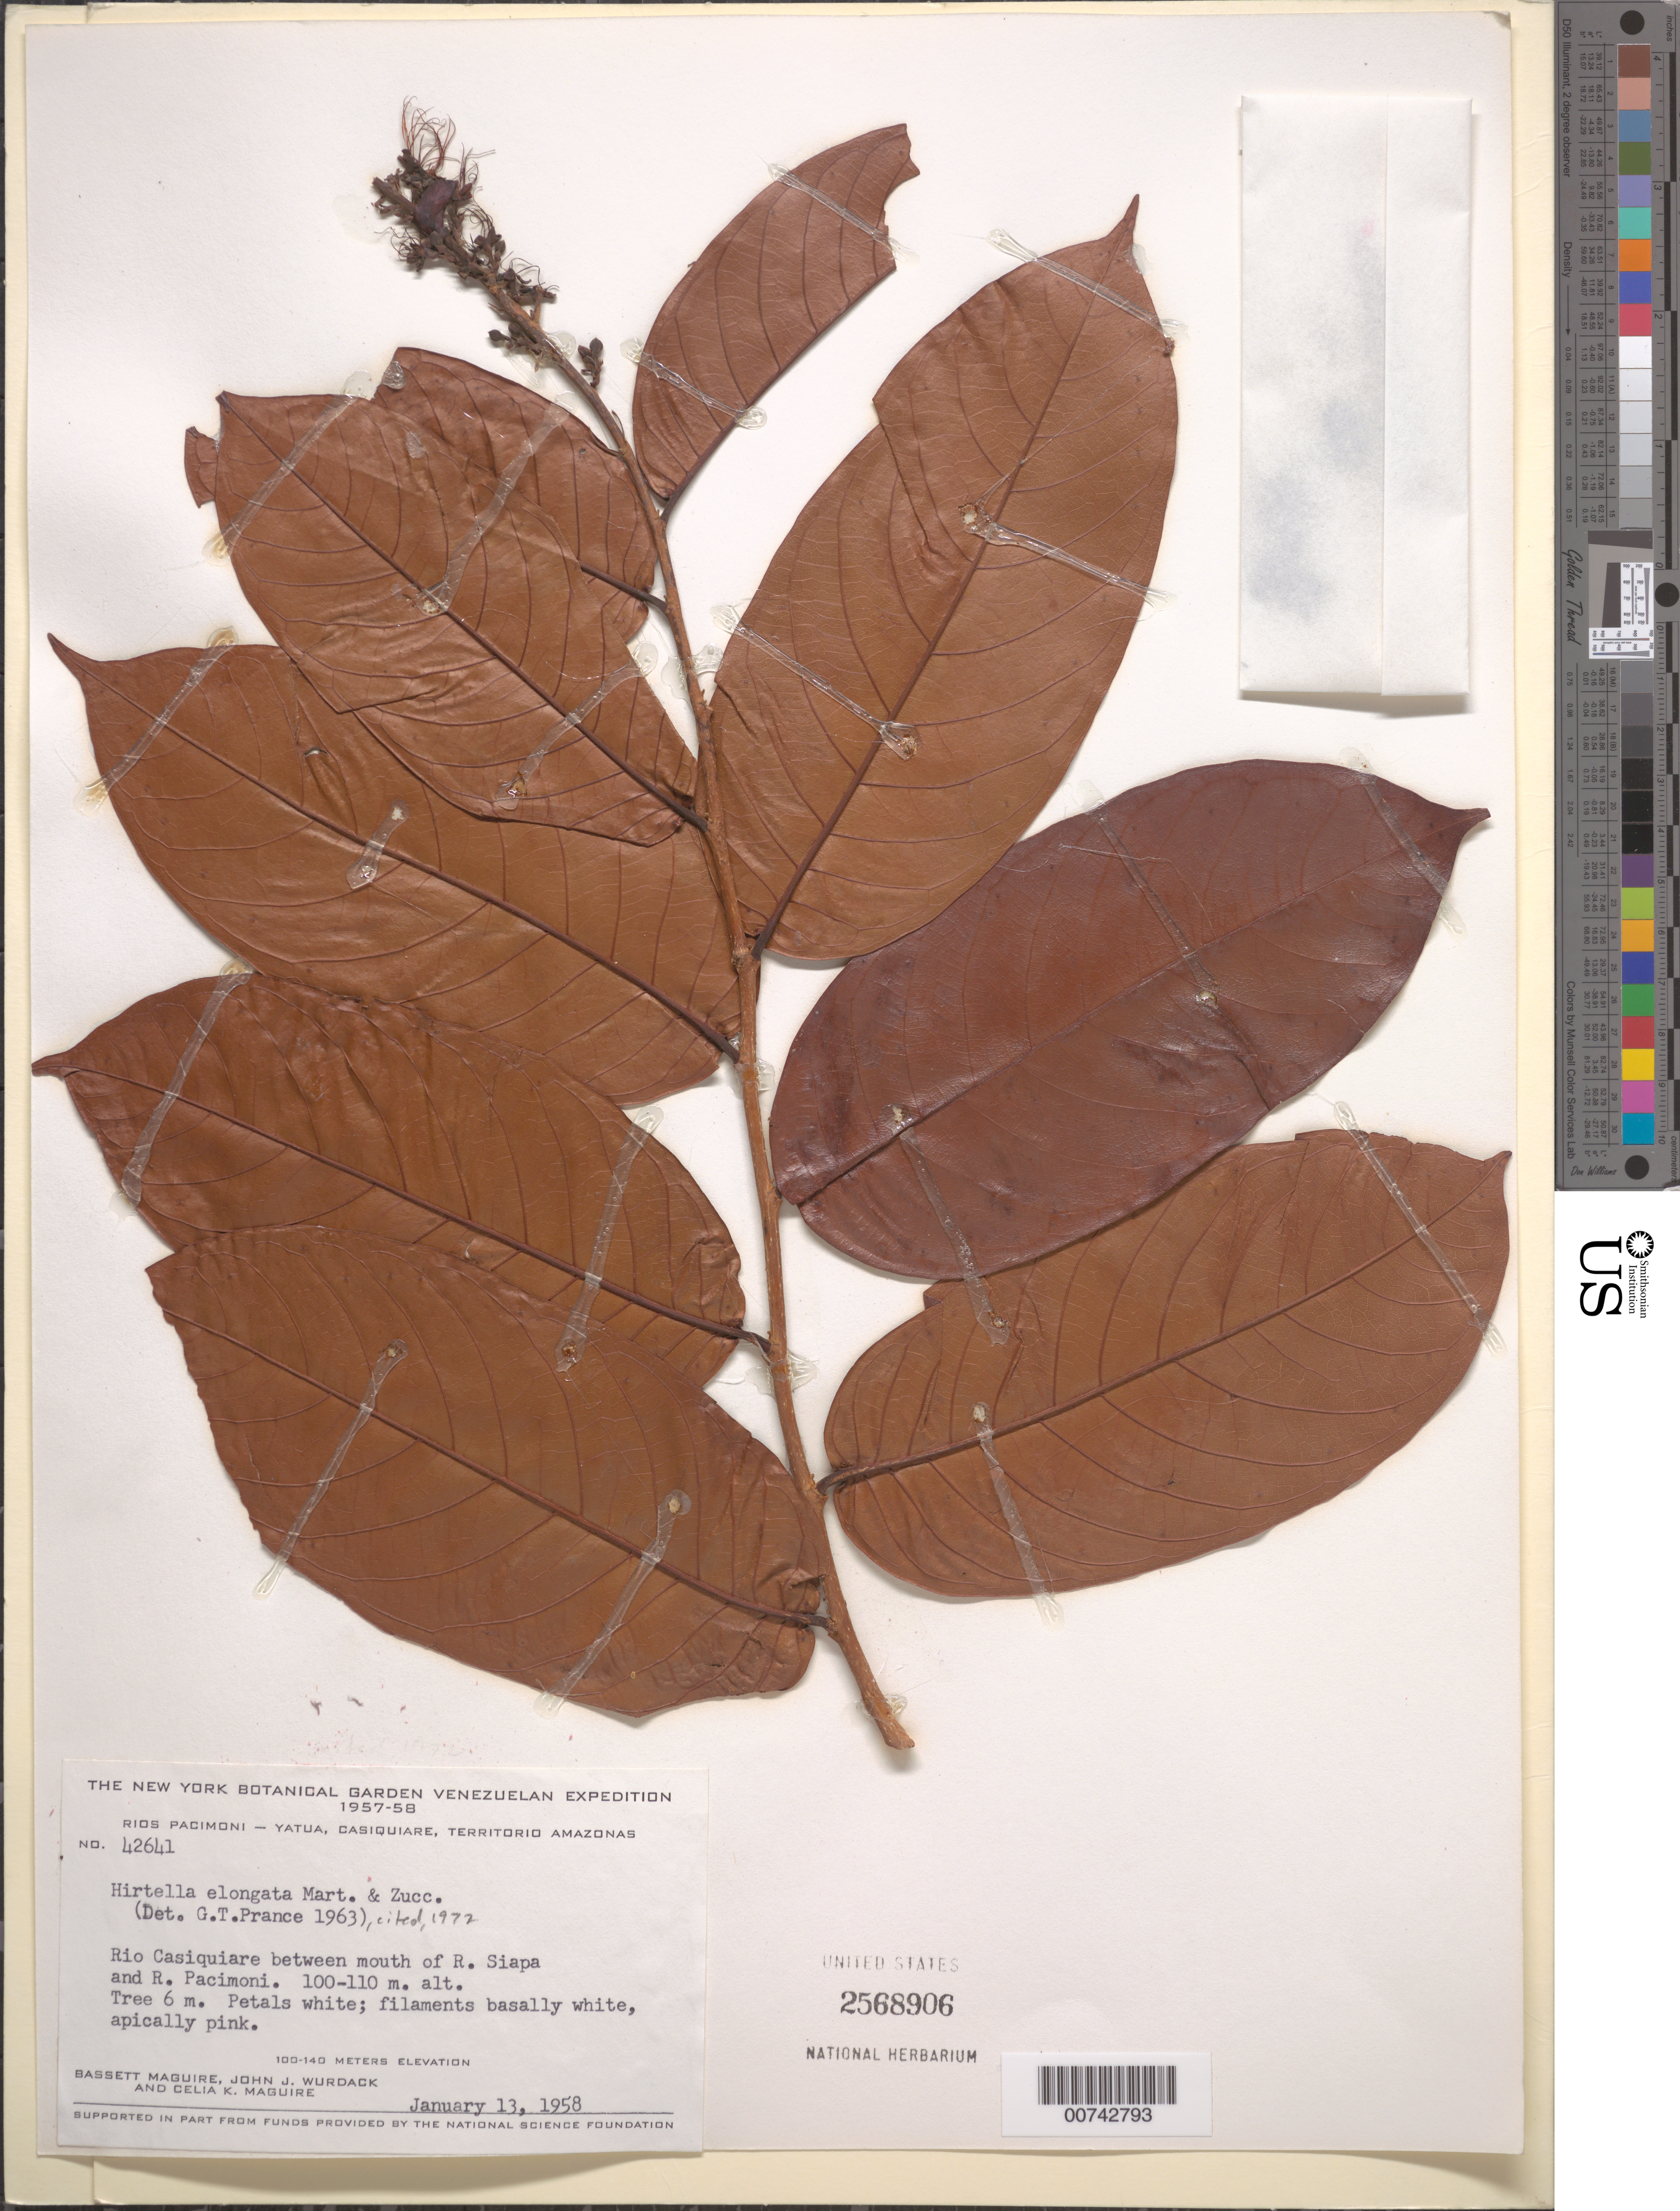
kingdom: Plantae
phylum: Tracheophyta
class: Magnoliopsida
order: Malpighiales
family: Chrysobalanaceae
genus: Hirtella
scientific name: Hirtella elongata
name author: Mart. & Zucc.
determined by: Prance, G. T.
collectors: B. Maguire, J. J. Wurdack & C. K. Maguire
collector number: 42641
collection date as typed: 13-Jan-58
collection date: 1958-01-13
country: Venezuela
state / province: Amazonas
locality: Río Casiquiare, betw. mouth of Río Siapa & mouth of Río Pacimoni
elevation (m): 100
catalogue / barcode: US 2568906